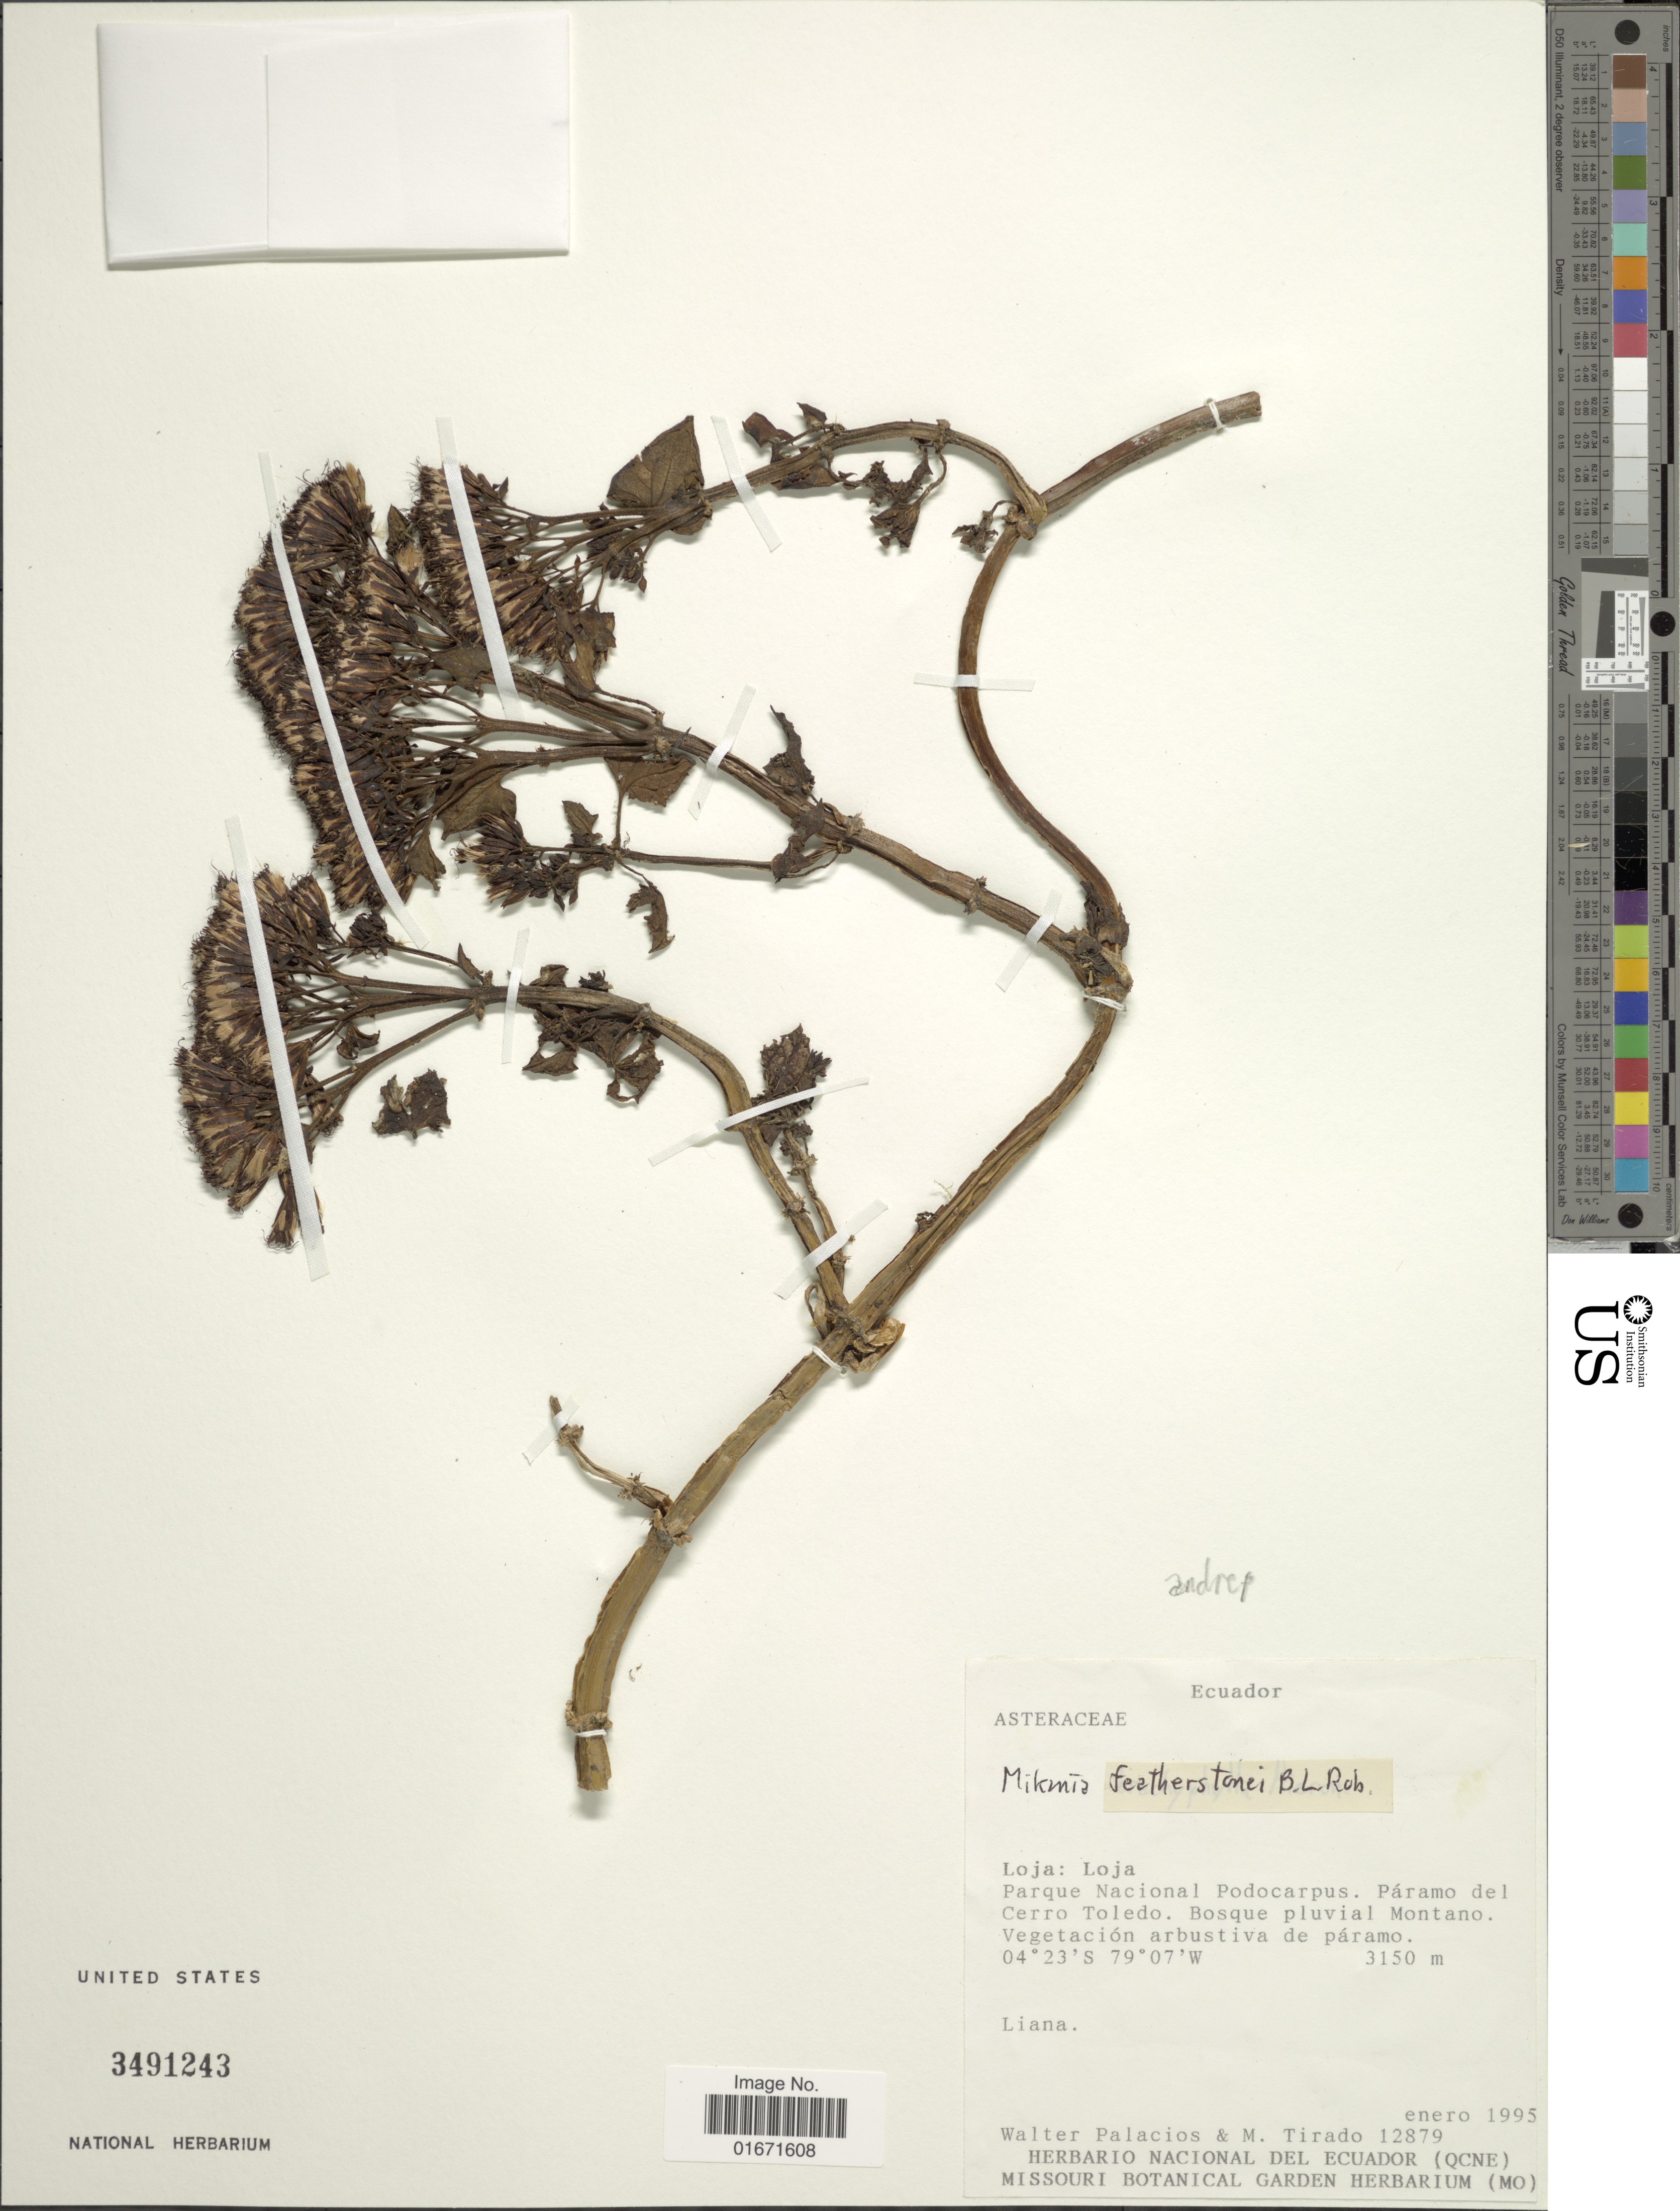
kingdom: Plantae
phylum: Tracheophyta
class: Magnoliopsida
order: Asterales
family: Asteraceae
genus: Mikania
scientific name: Mikania andrei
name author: B.L. Rob.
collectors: W. Palacios & M. Tirado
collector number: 12879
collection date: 1995-01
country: Ecuador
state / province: Loja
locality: Loja: Loja. Parque Nacional Podocarpus. Páramo del Cerro Toledo. Bosque pluvial Montano. Vegetación arbustiva de páramo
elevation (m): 3150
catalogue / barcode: US 3491243